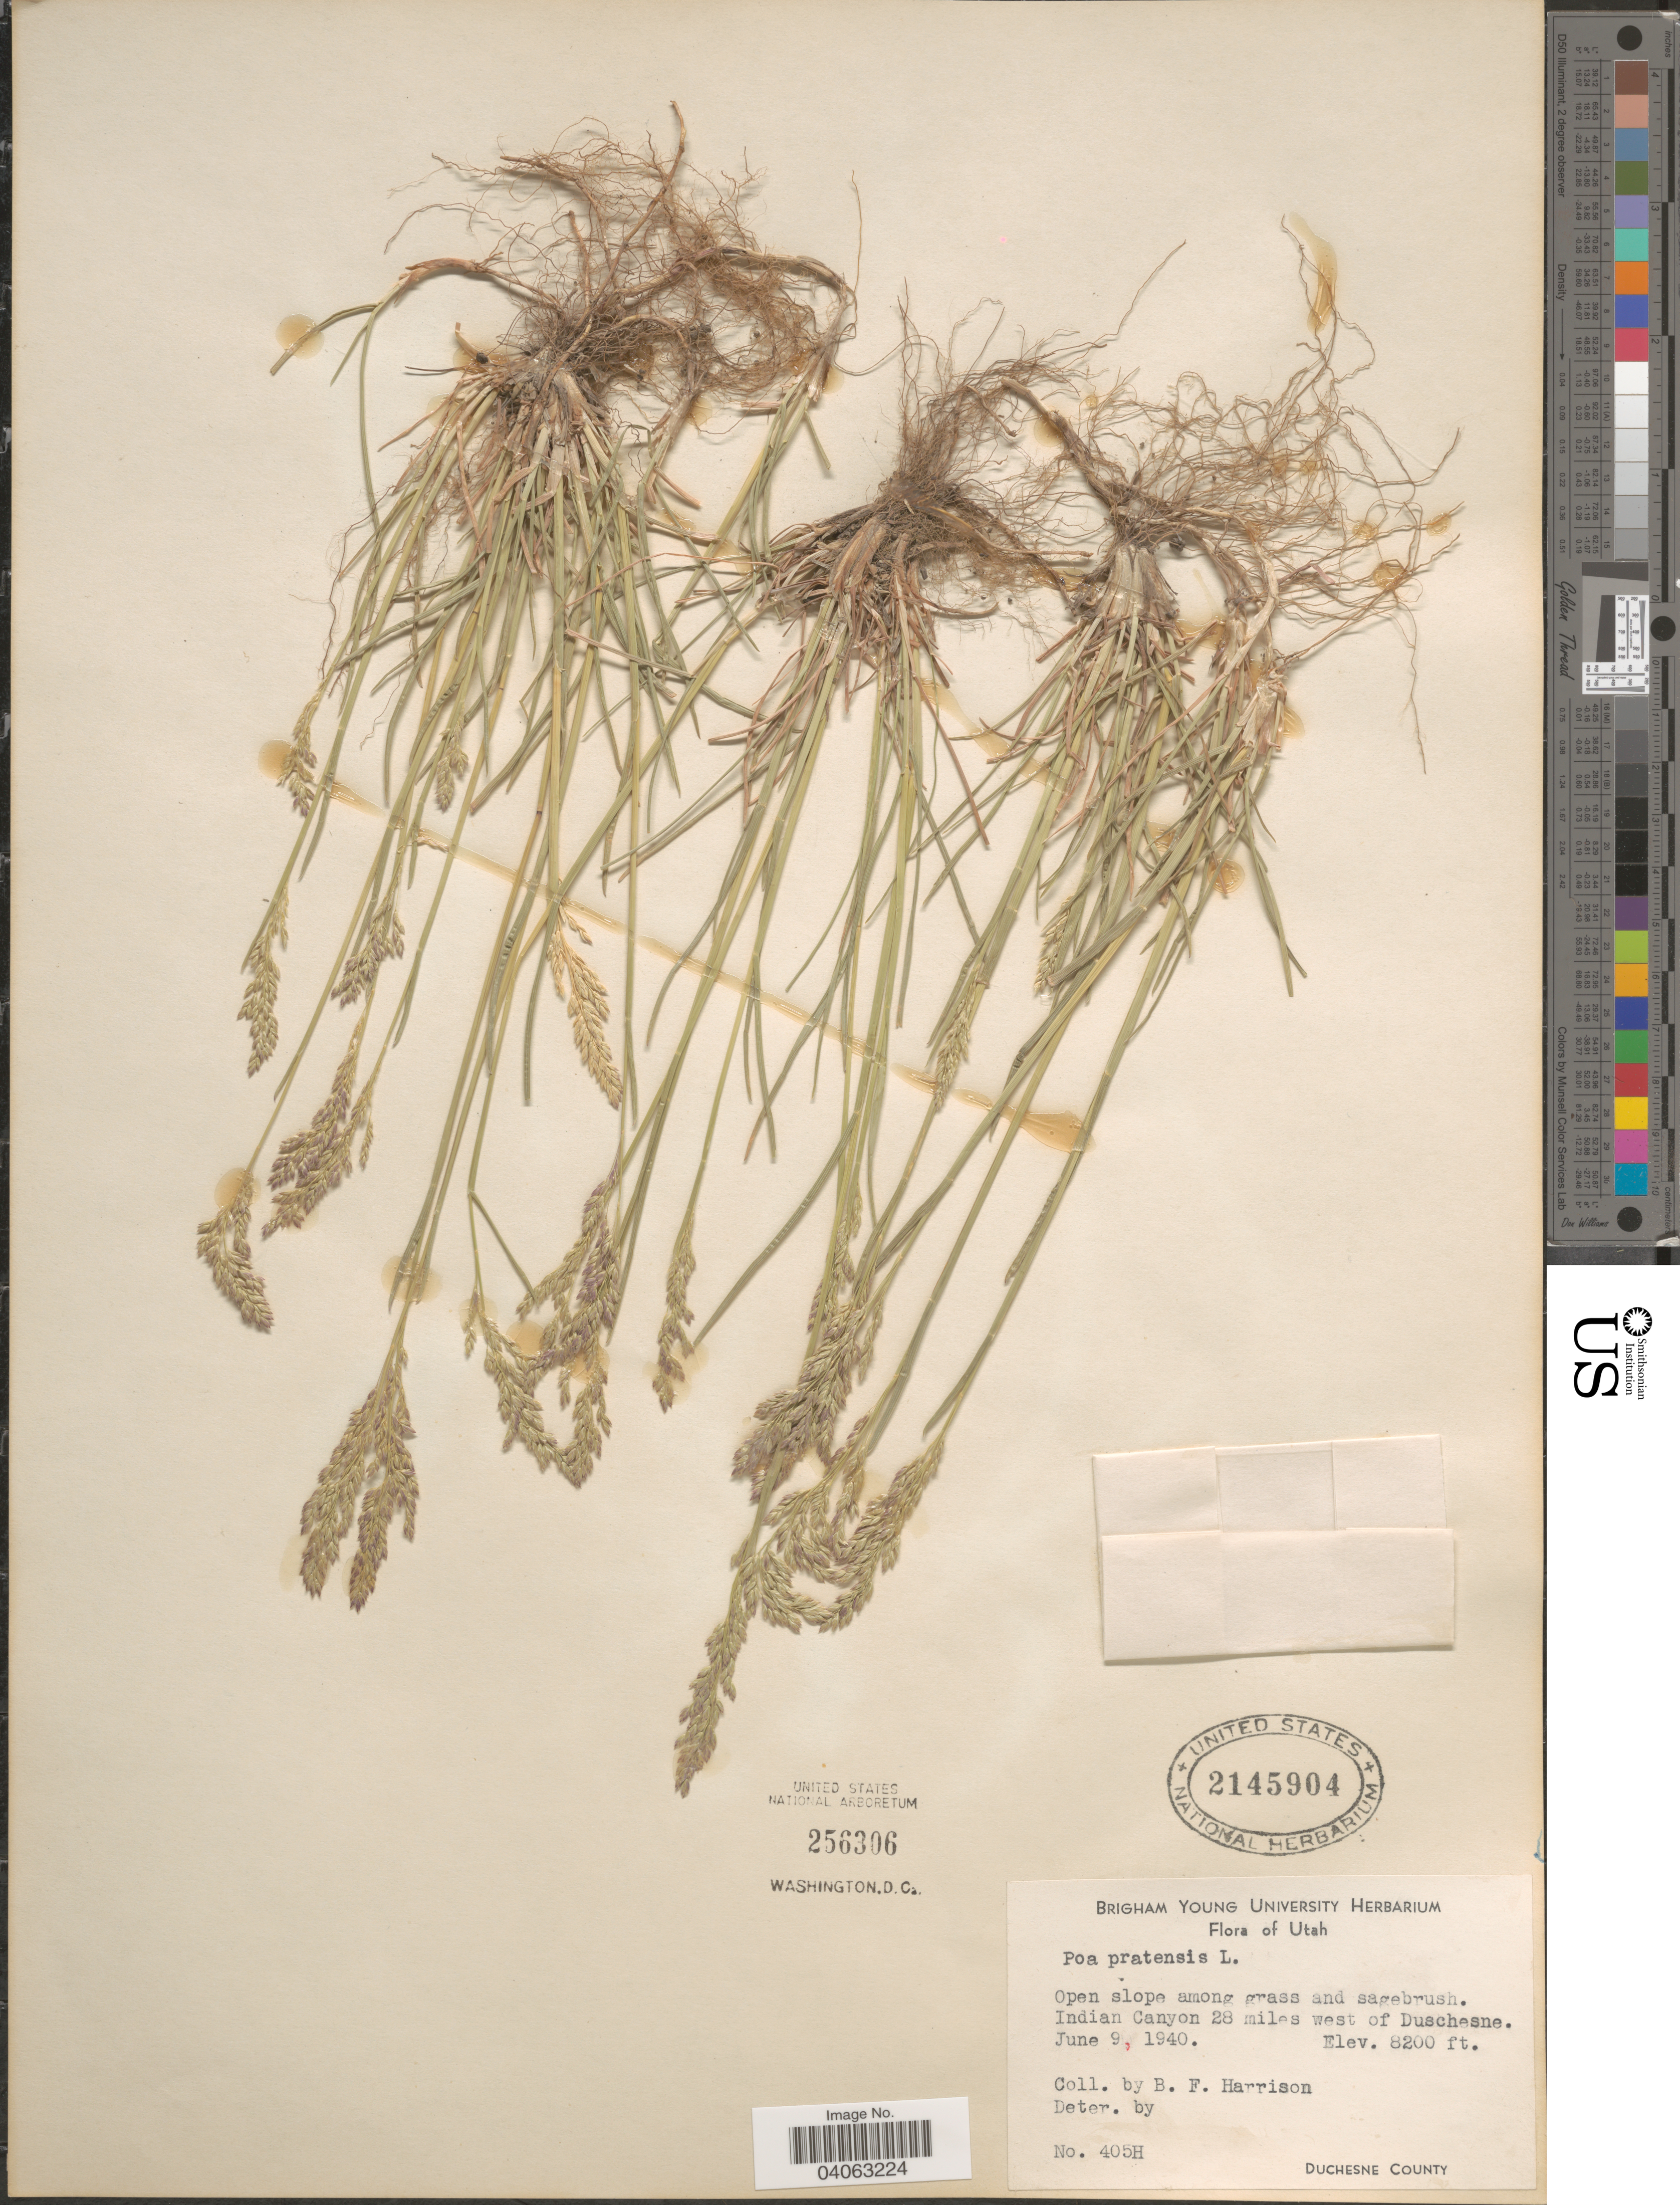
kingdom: Plantae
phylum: Tracheophyta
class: Liliopsida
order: Poales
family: Poaceae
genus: Poa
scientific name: Poa pratensis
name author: L.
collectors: B. F. Harrison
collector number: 405H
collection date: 1940-06-09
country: United States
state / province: Utah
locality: Indian Canyon 28 miles west of Duschesne. Duchesne County.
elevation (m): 2499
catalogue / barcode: US 2145904